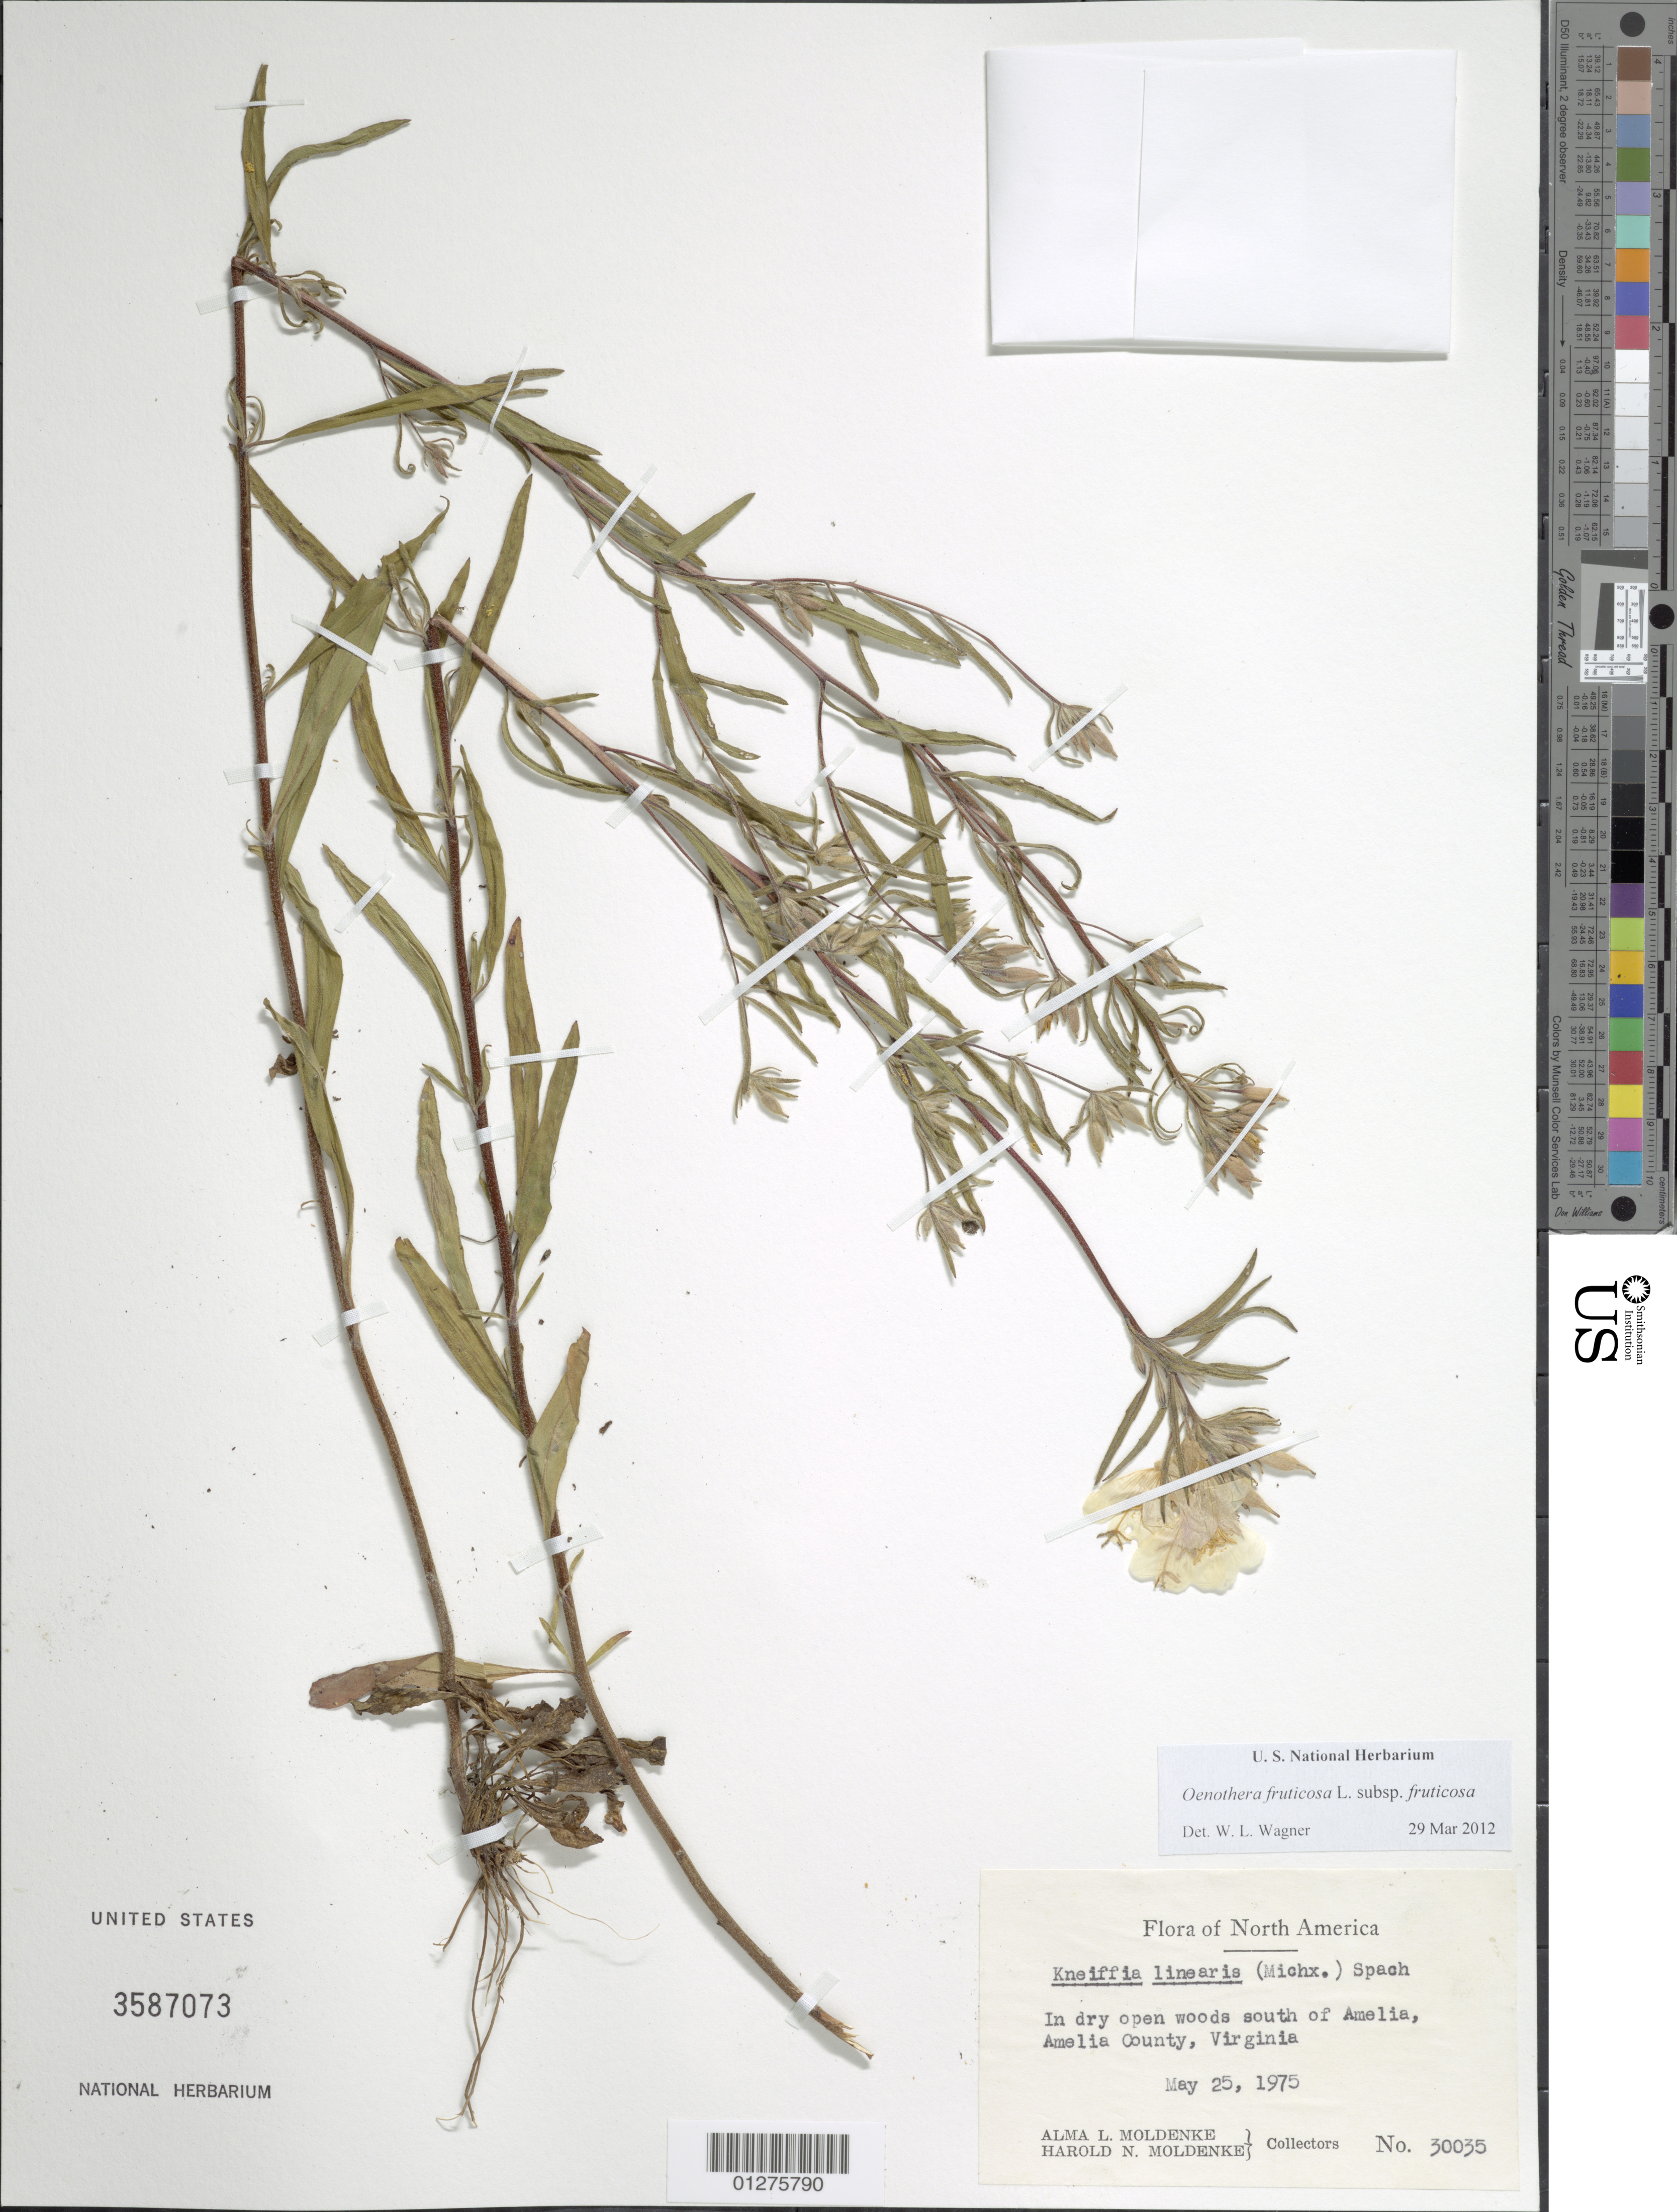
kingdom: Plantae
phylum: Tracheophyta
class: Magnoliopsida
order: Myrtales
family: Onagraceae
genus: Oenothera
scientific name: Oenothera fruticosa subsp. fruticosa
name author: L.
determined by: Wagner, W. L., (BOT), Smithsonian Institution - National Museum of Natural History (UNITED STATES)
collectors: A. L. Moldenke & H. N. Moldenke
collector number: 30035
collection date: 1975-05-25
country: United States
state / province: Virginia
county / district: Amelia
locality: South of Amelia.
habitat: In dry open woods.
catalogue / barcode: US 3587073